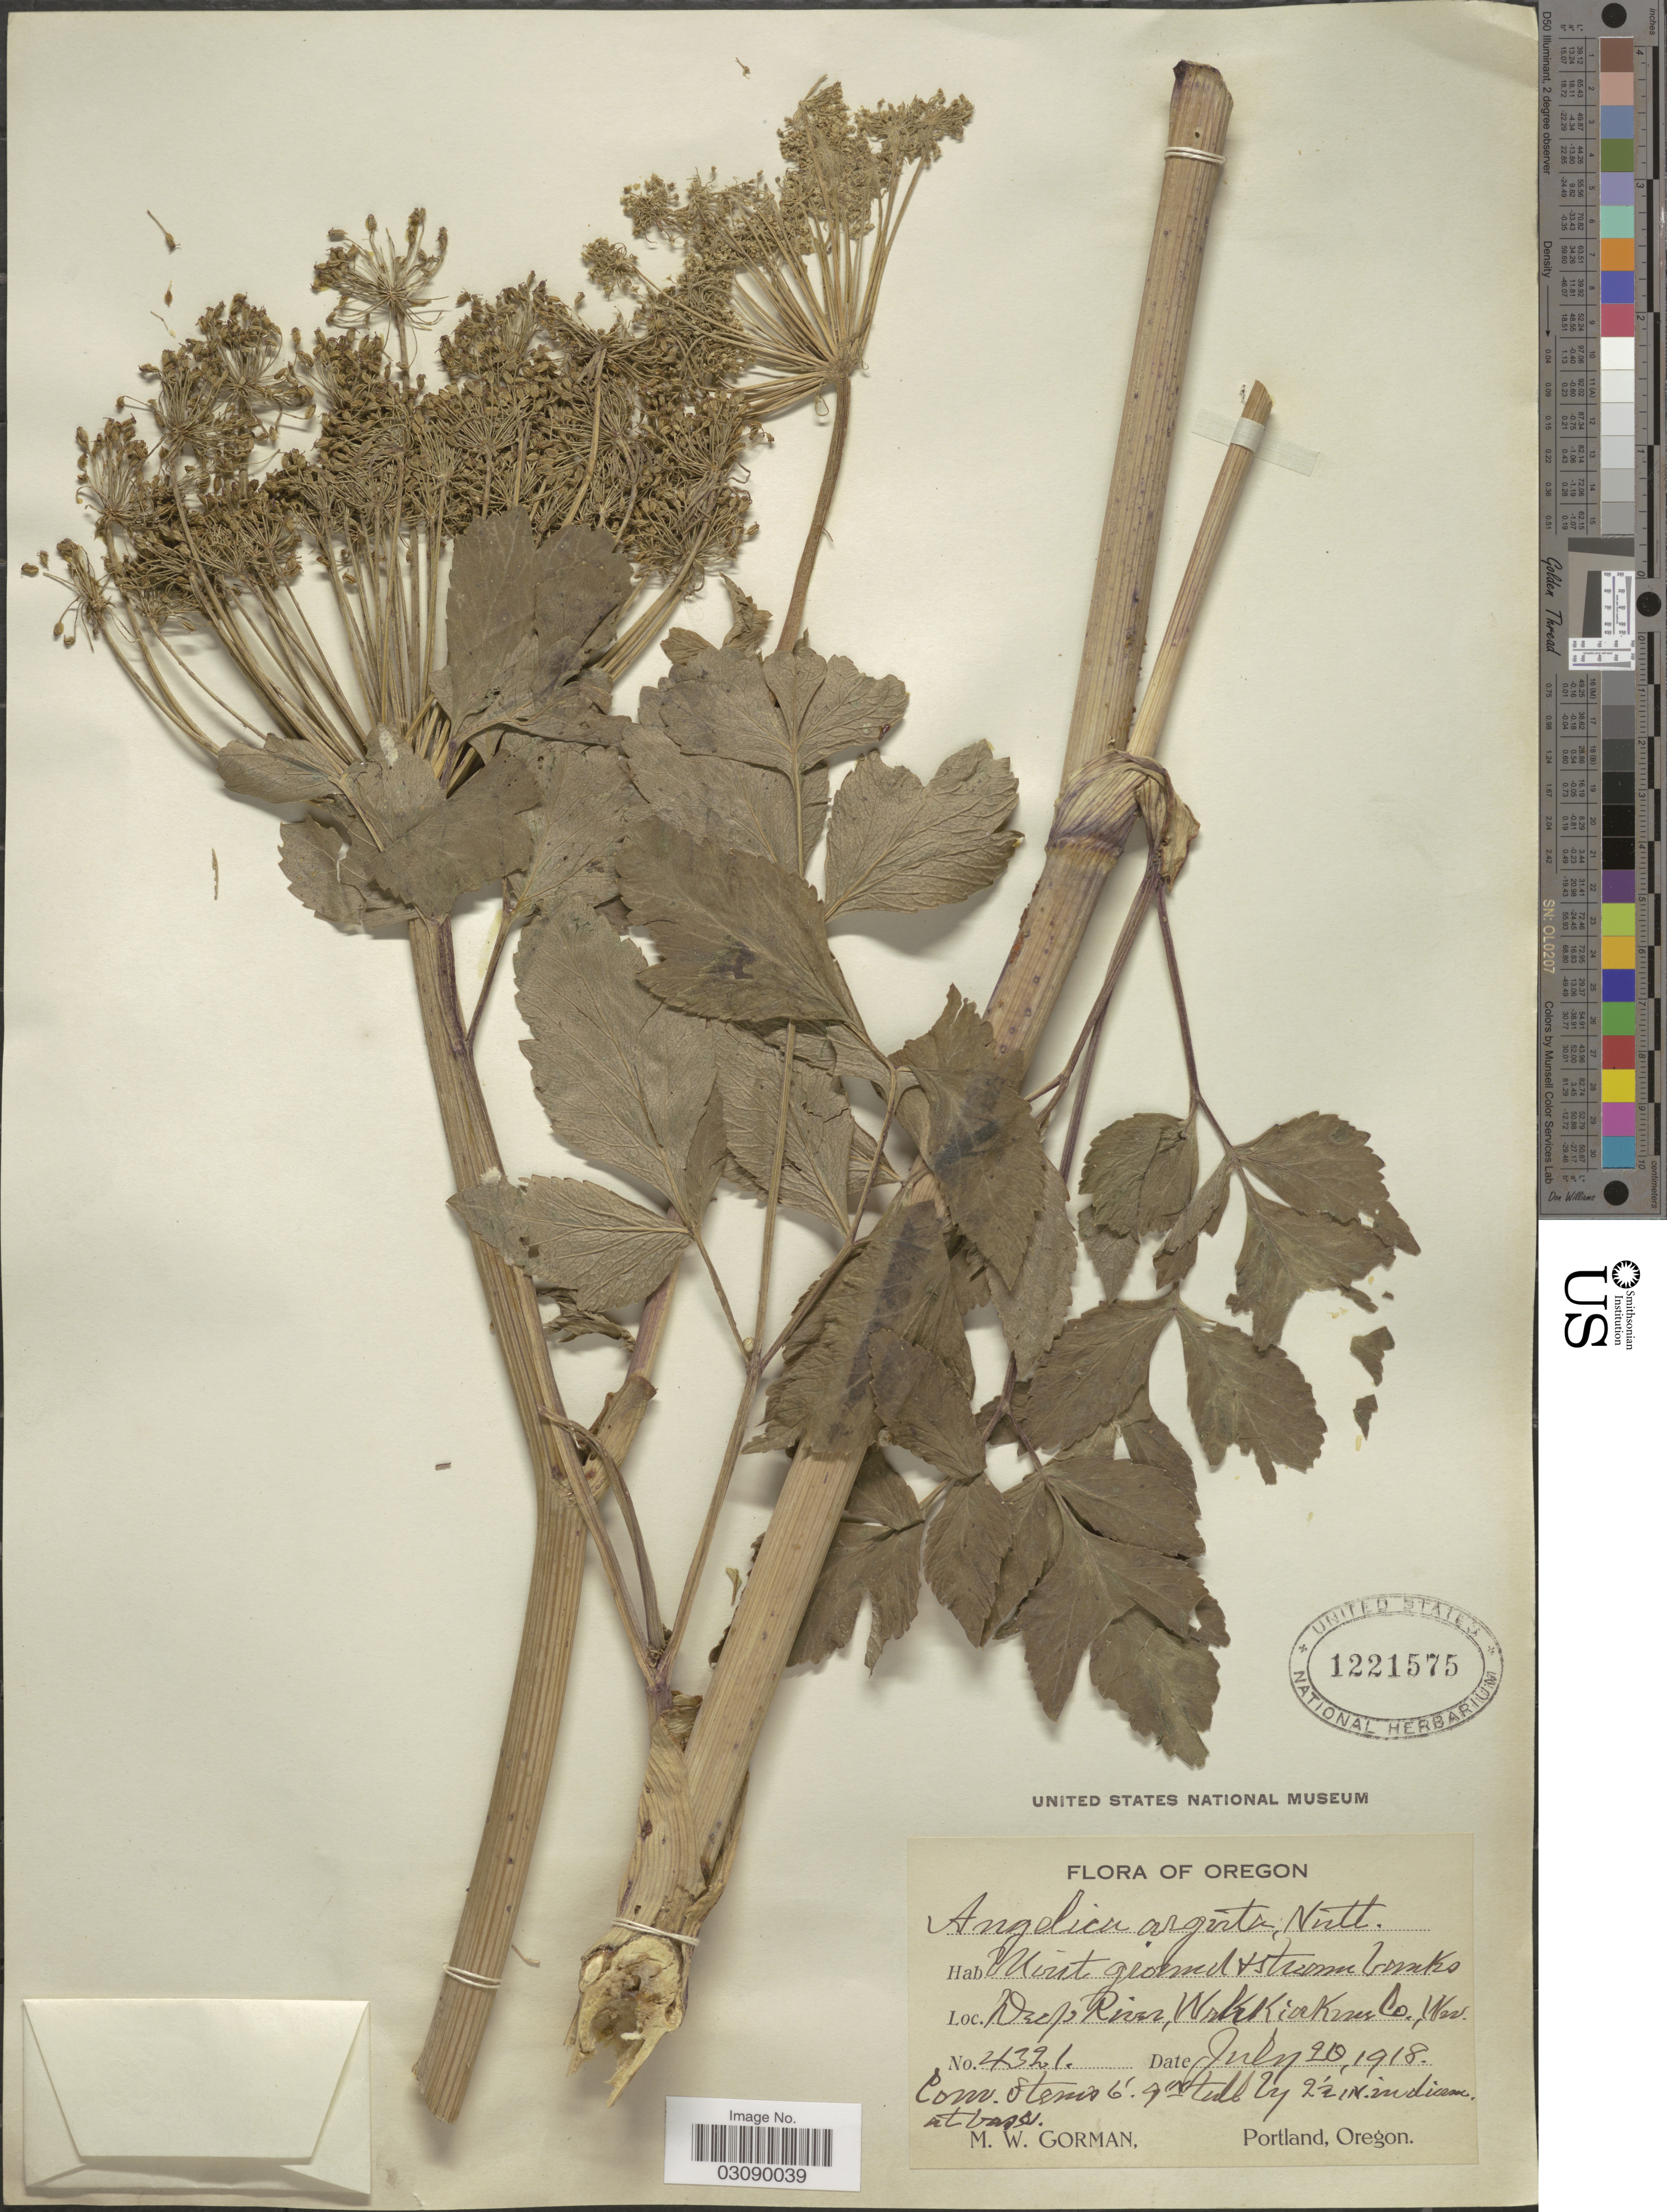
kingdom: Plantae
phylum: Tracheophyta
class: Magnoliopsida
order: Apiales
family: Apiaceae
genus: Angelica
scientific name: Angelica arguta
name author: Nutt.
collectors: M. W. Gorman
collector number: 4321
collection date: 1918-07-20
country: United States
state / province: Oregon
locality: Deep River. Wahkiakum Co, Wa.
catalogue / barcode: US 1221575